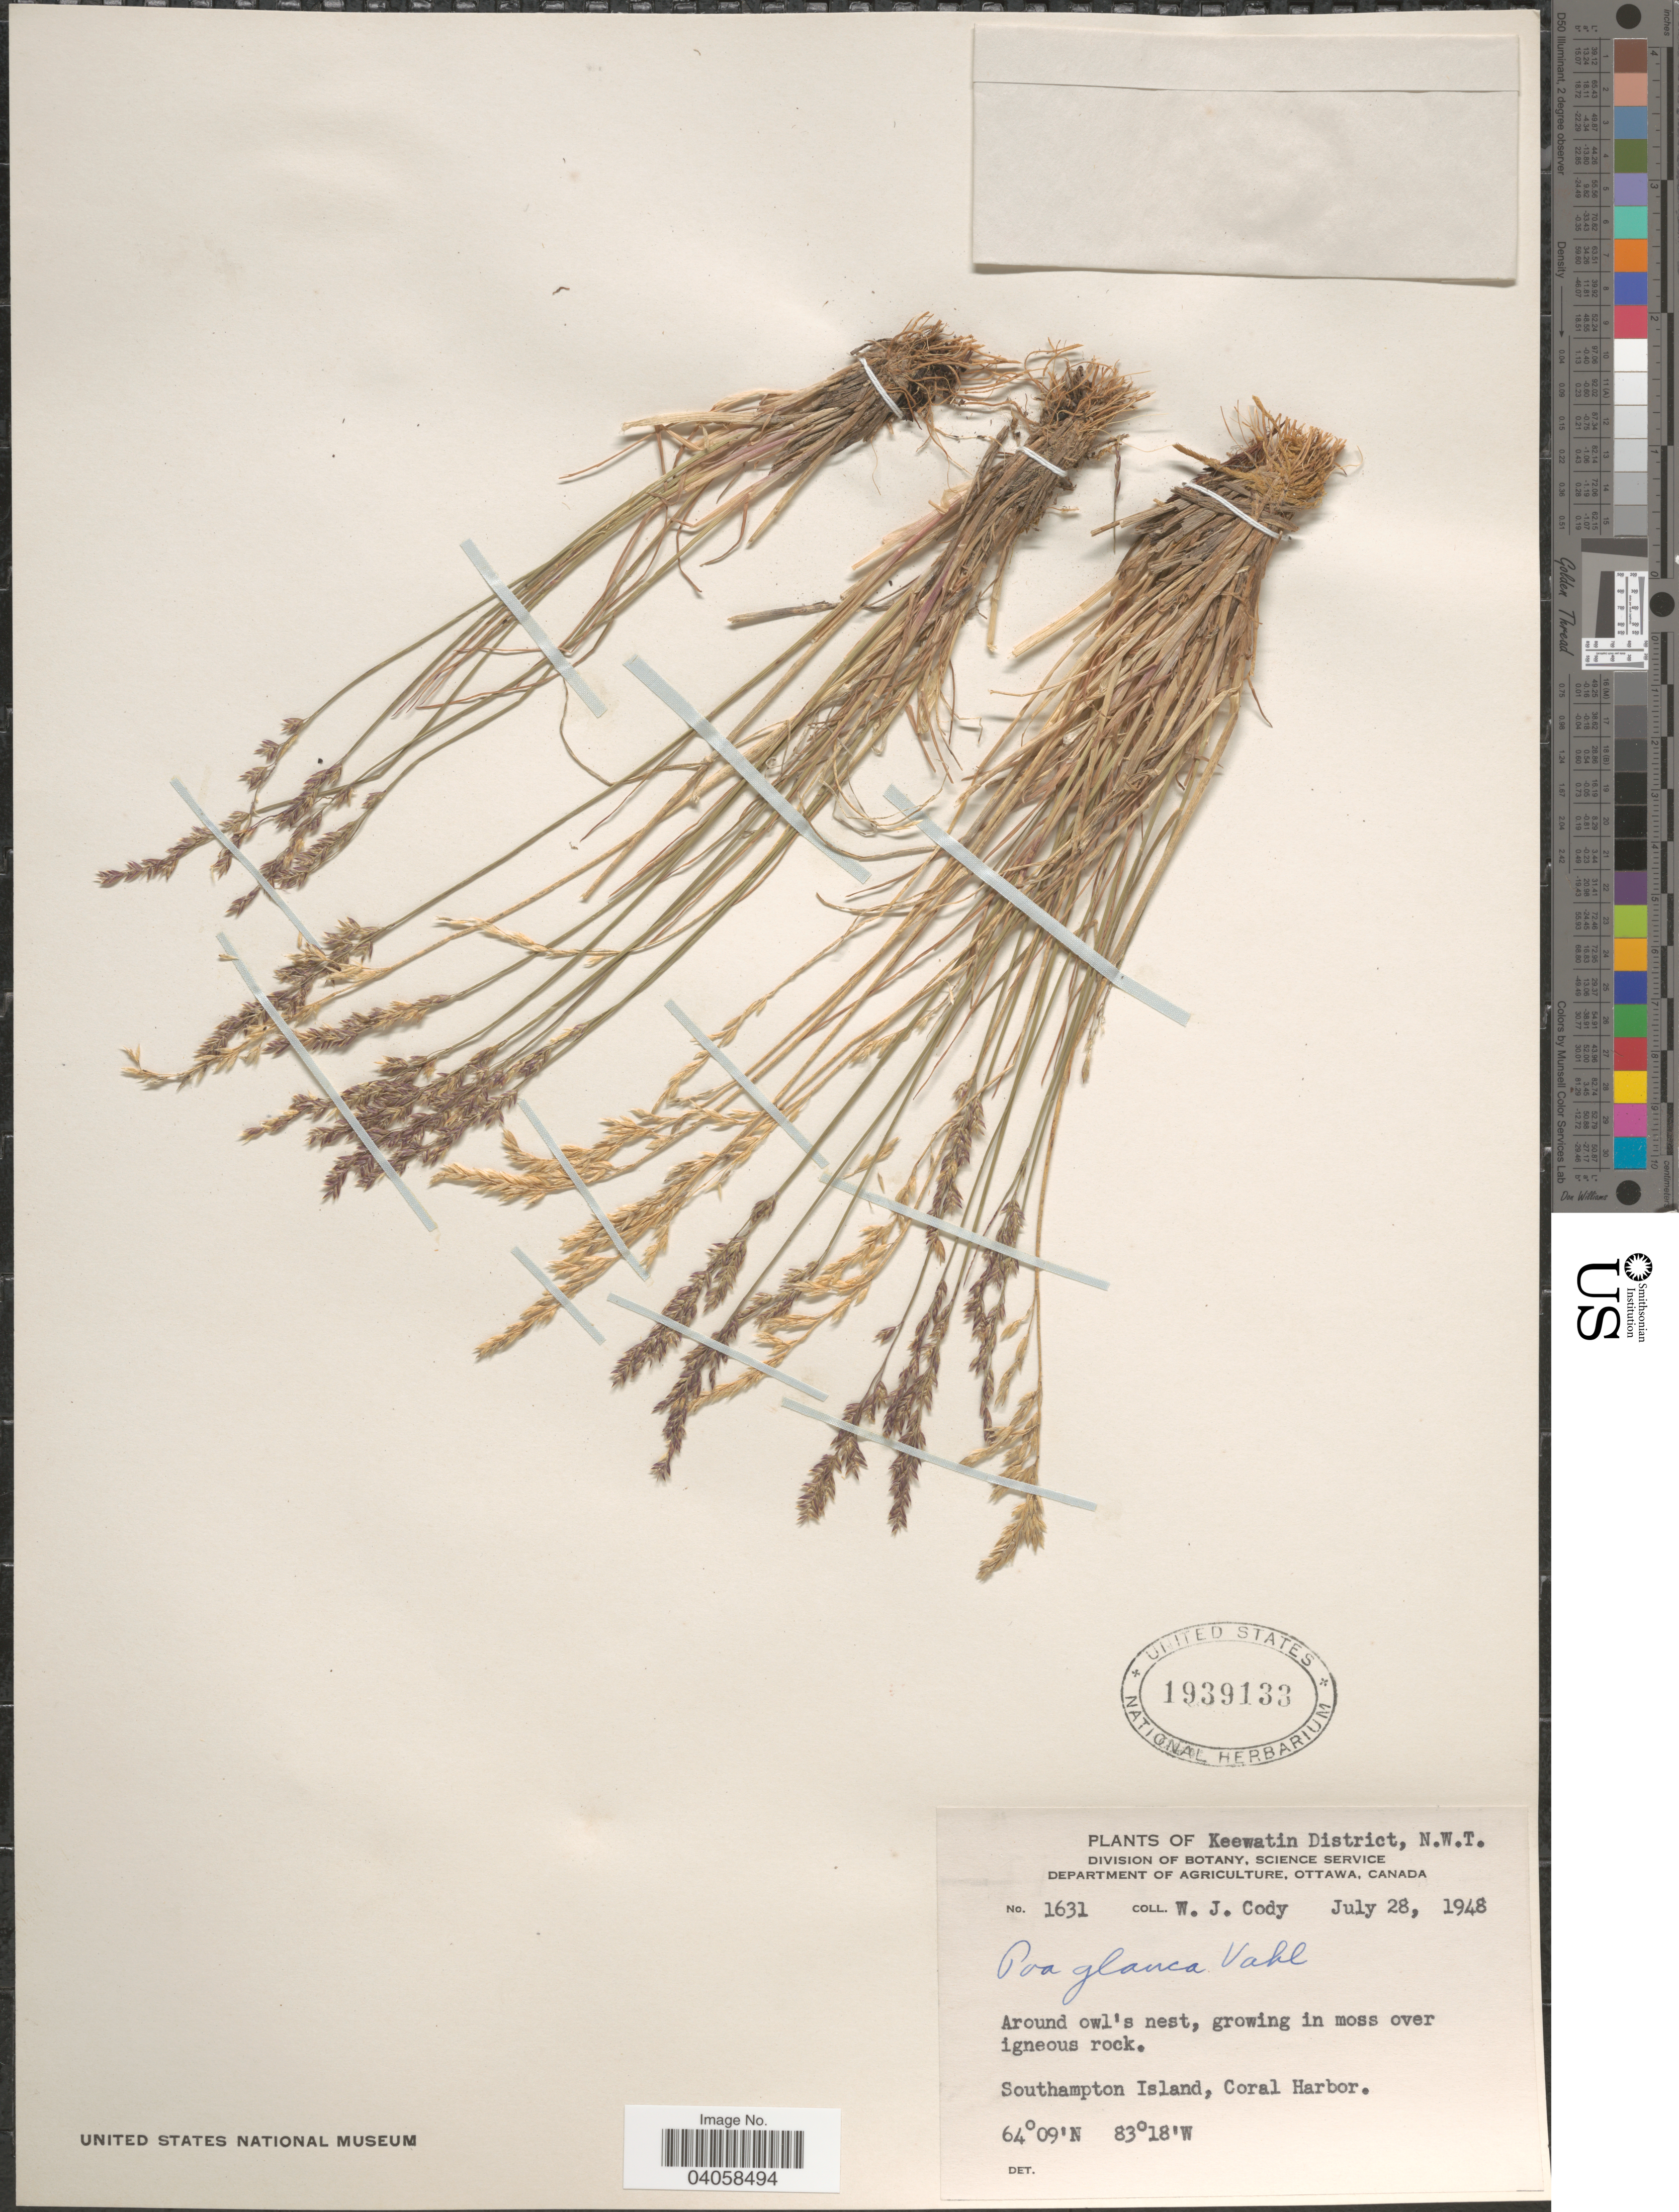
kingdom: Plantae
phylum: Tracheophyta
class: Liliopsida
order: Poales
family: Poaceae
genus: Poa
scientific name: Poa glauca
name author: Vahl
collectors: W. Cody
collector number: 1631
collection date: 1948-07-28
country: Canada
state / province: Northwest Territories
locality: Keewatin District. Southampton Island, Coral Harbor.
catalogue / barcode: US 1939133